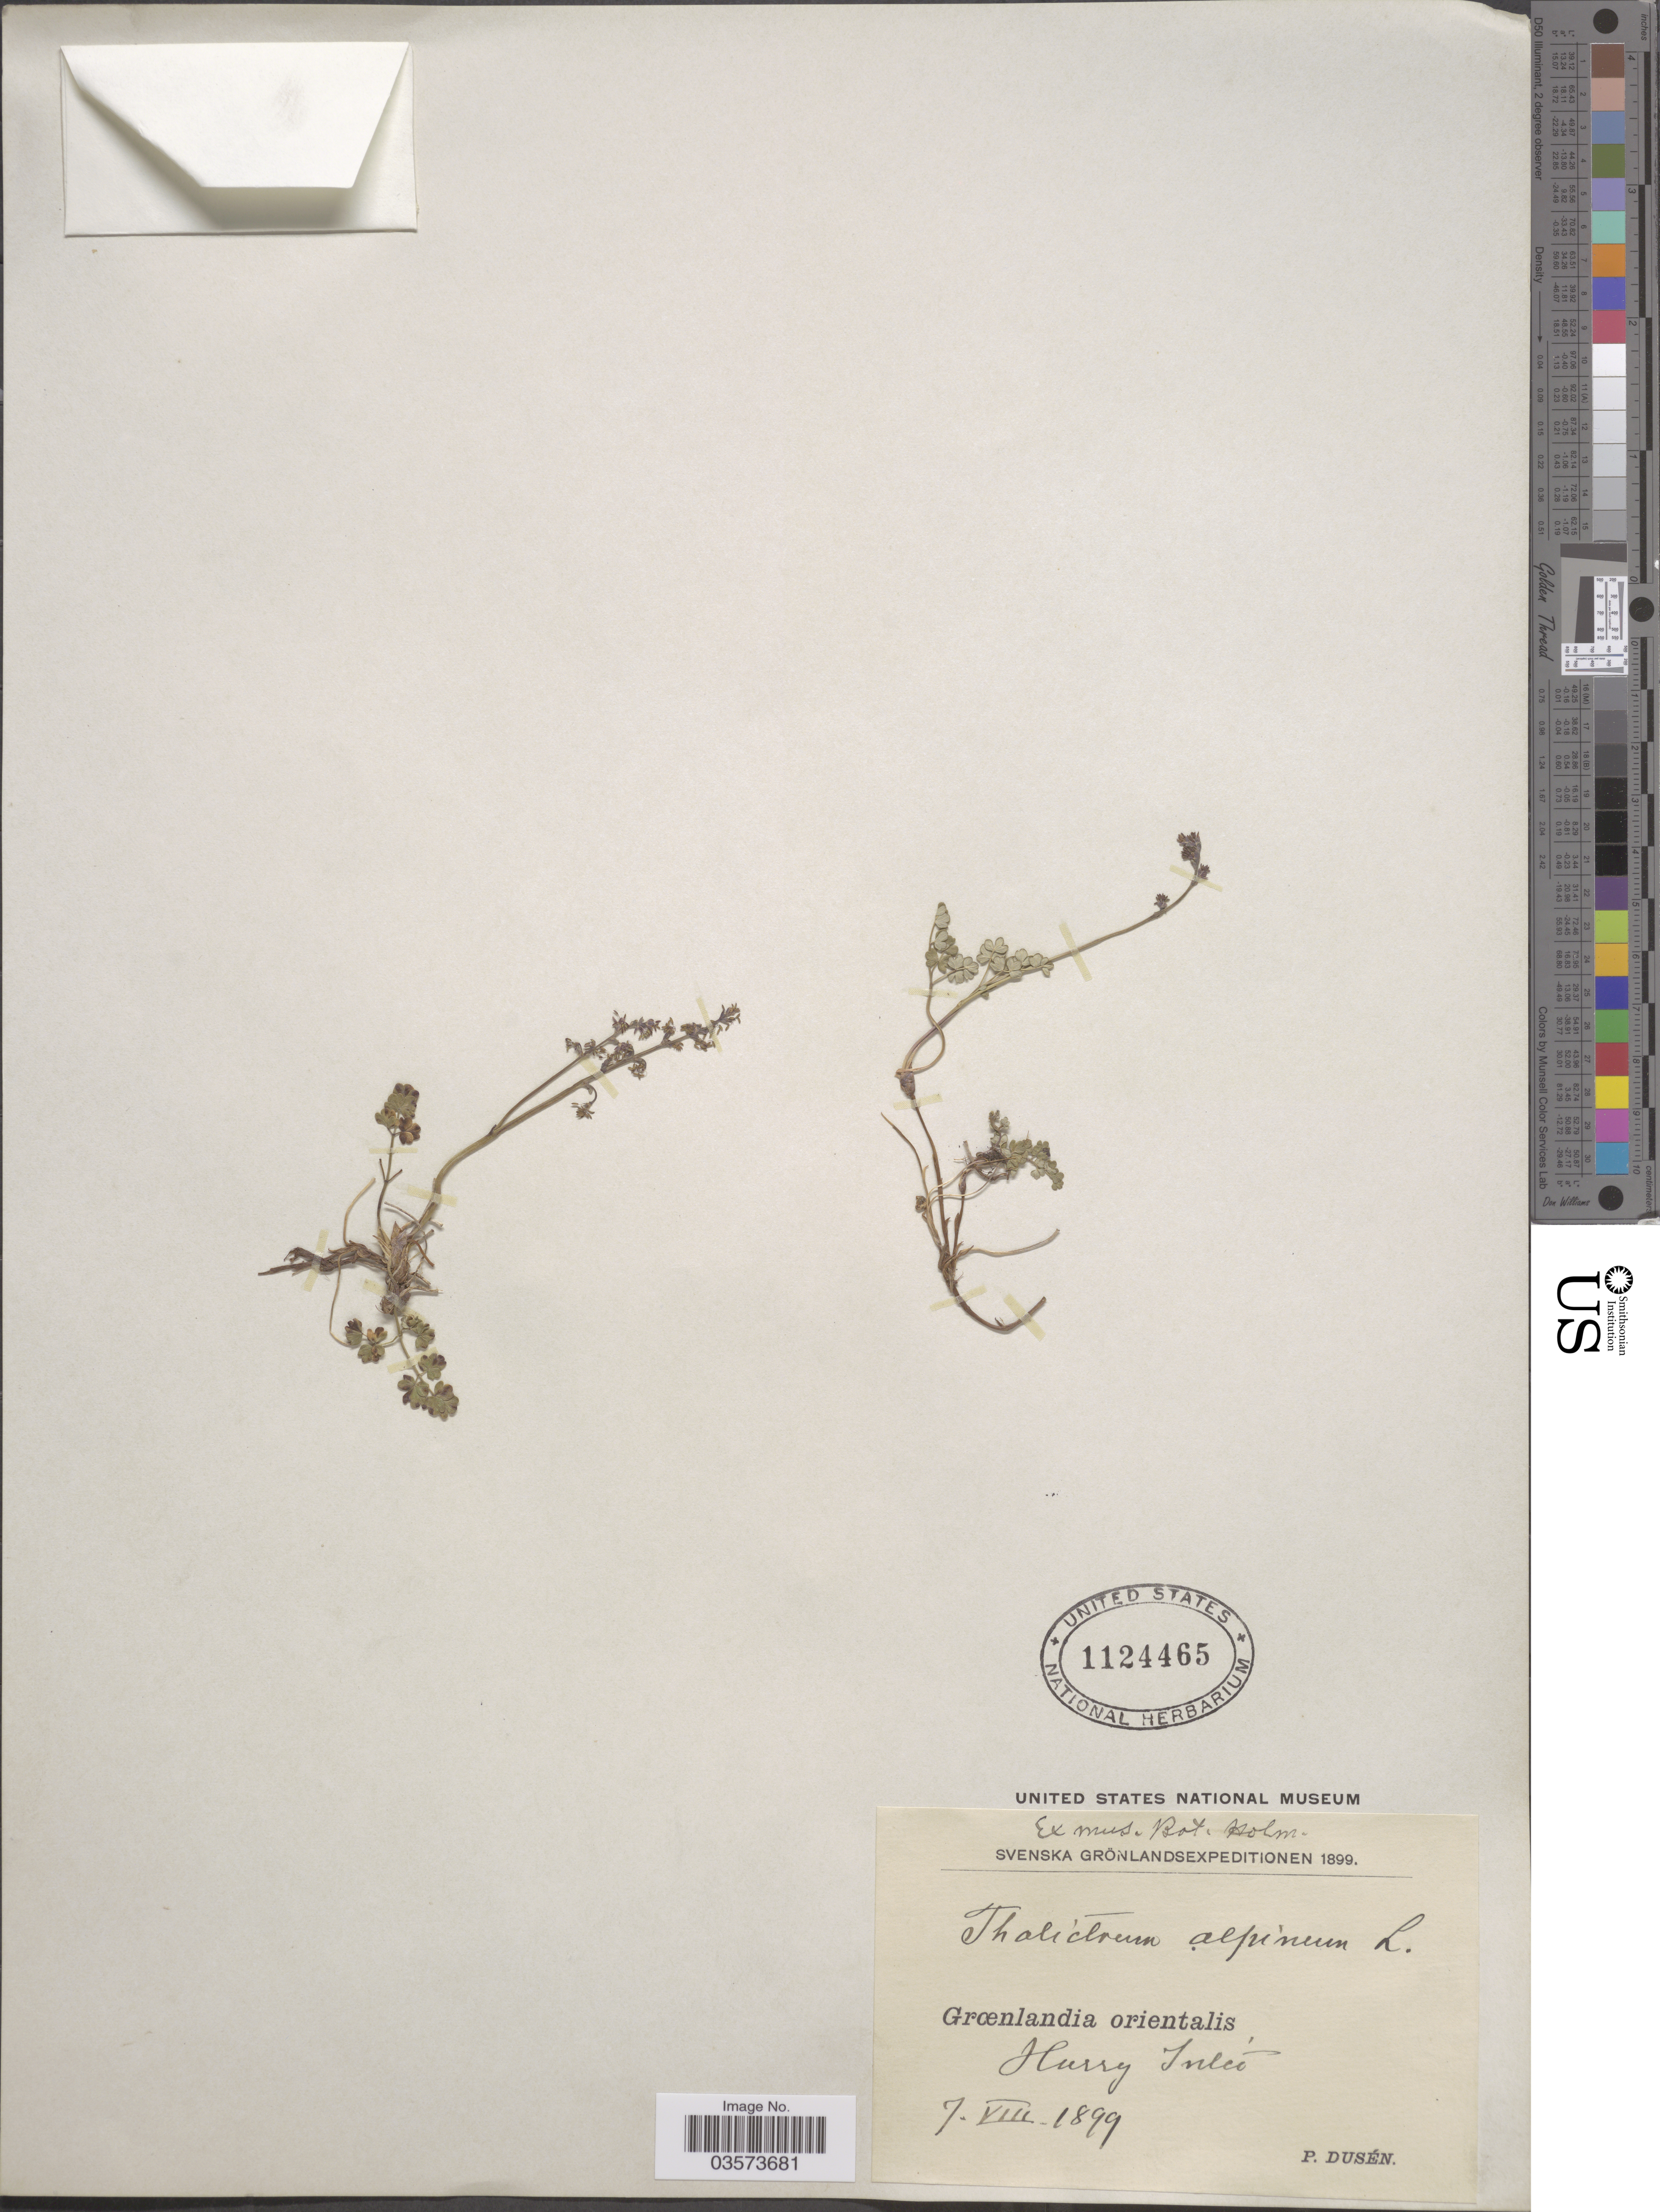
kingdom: Plantae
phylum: Tracheophyta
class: Magnoliopsida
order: Ranunculales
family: Ranunculaceae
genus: Thalictrum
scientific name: Thalictrum alpinum var. typicum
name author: B. Boivin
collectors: P. Dusén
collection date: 1899-08-07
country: Greenland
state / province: Sermersooq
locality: Grœnlandia orientalis. Hurry Inlet.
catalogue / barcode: US 1124465